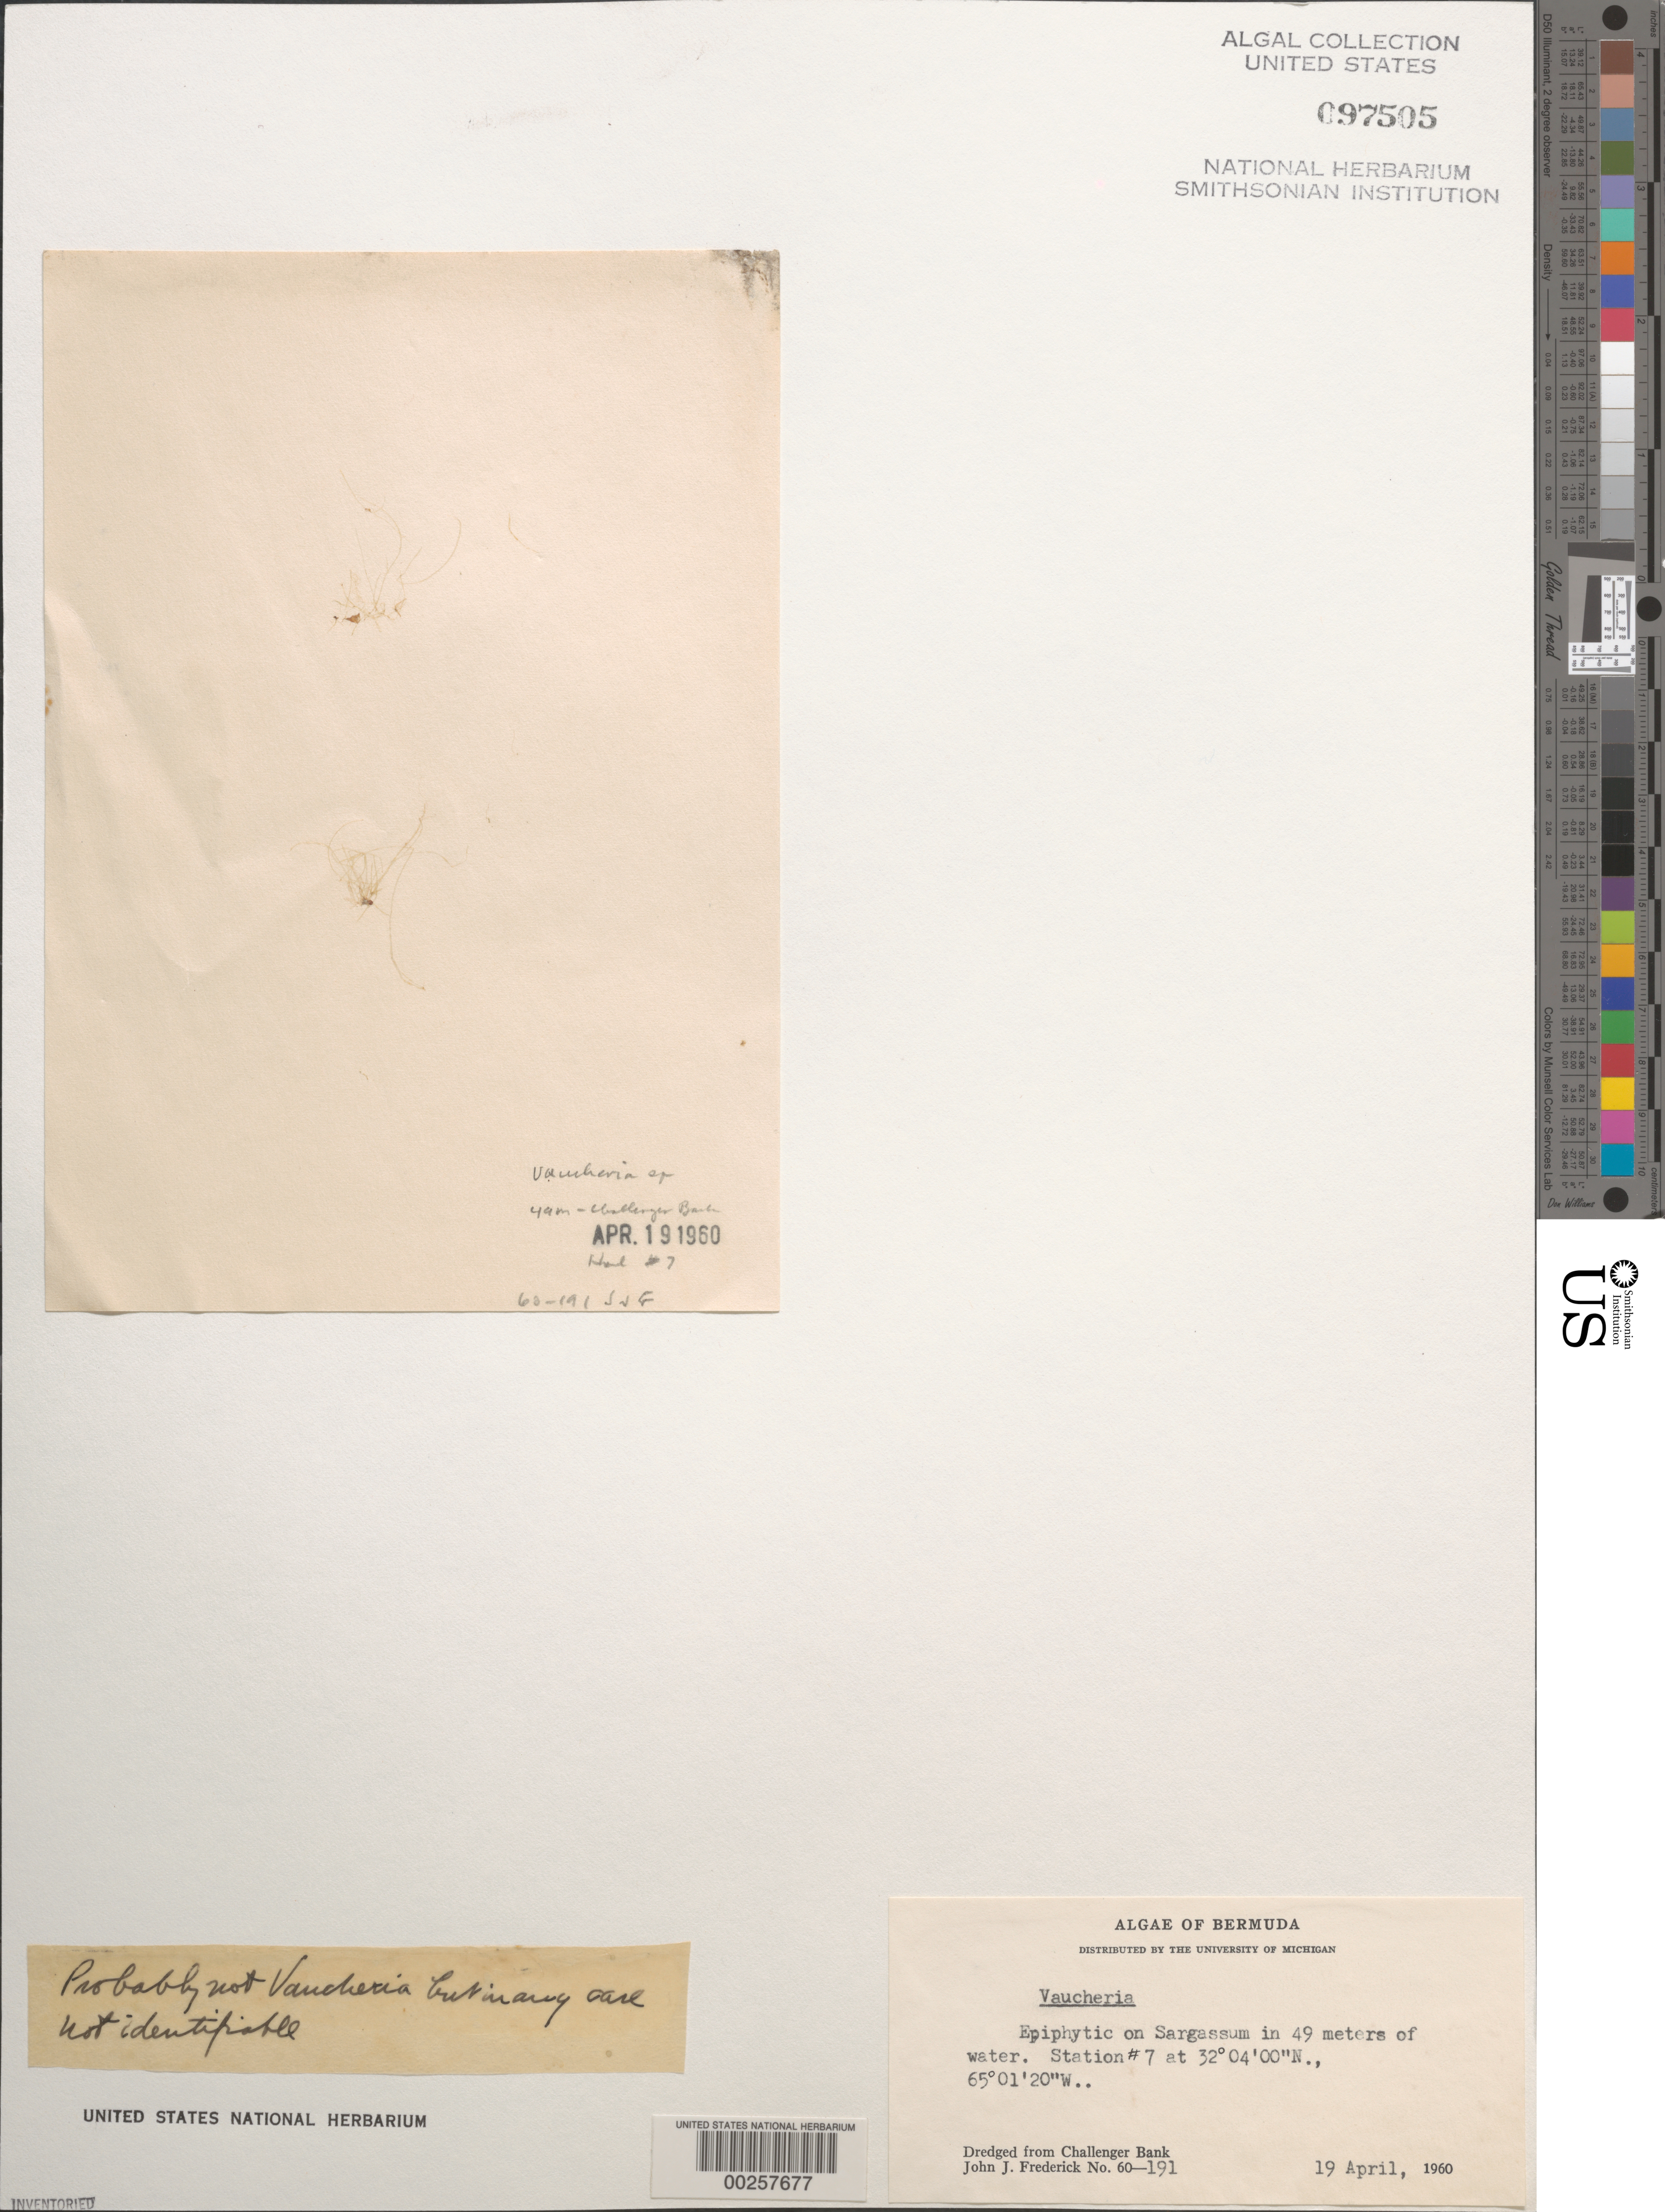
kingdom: Chromista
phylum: Ochrophyta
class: Xanthophyceae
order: Vaucheriales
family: Vaucheriaceae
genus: Vaucheria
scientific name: Vaucheria sp.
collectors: J. Frederick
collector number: JJF 60-191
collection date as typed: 19 Apr 1960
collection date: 1960-04-19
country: Bermuda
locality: Challenger Bank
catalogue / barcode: US 97505